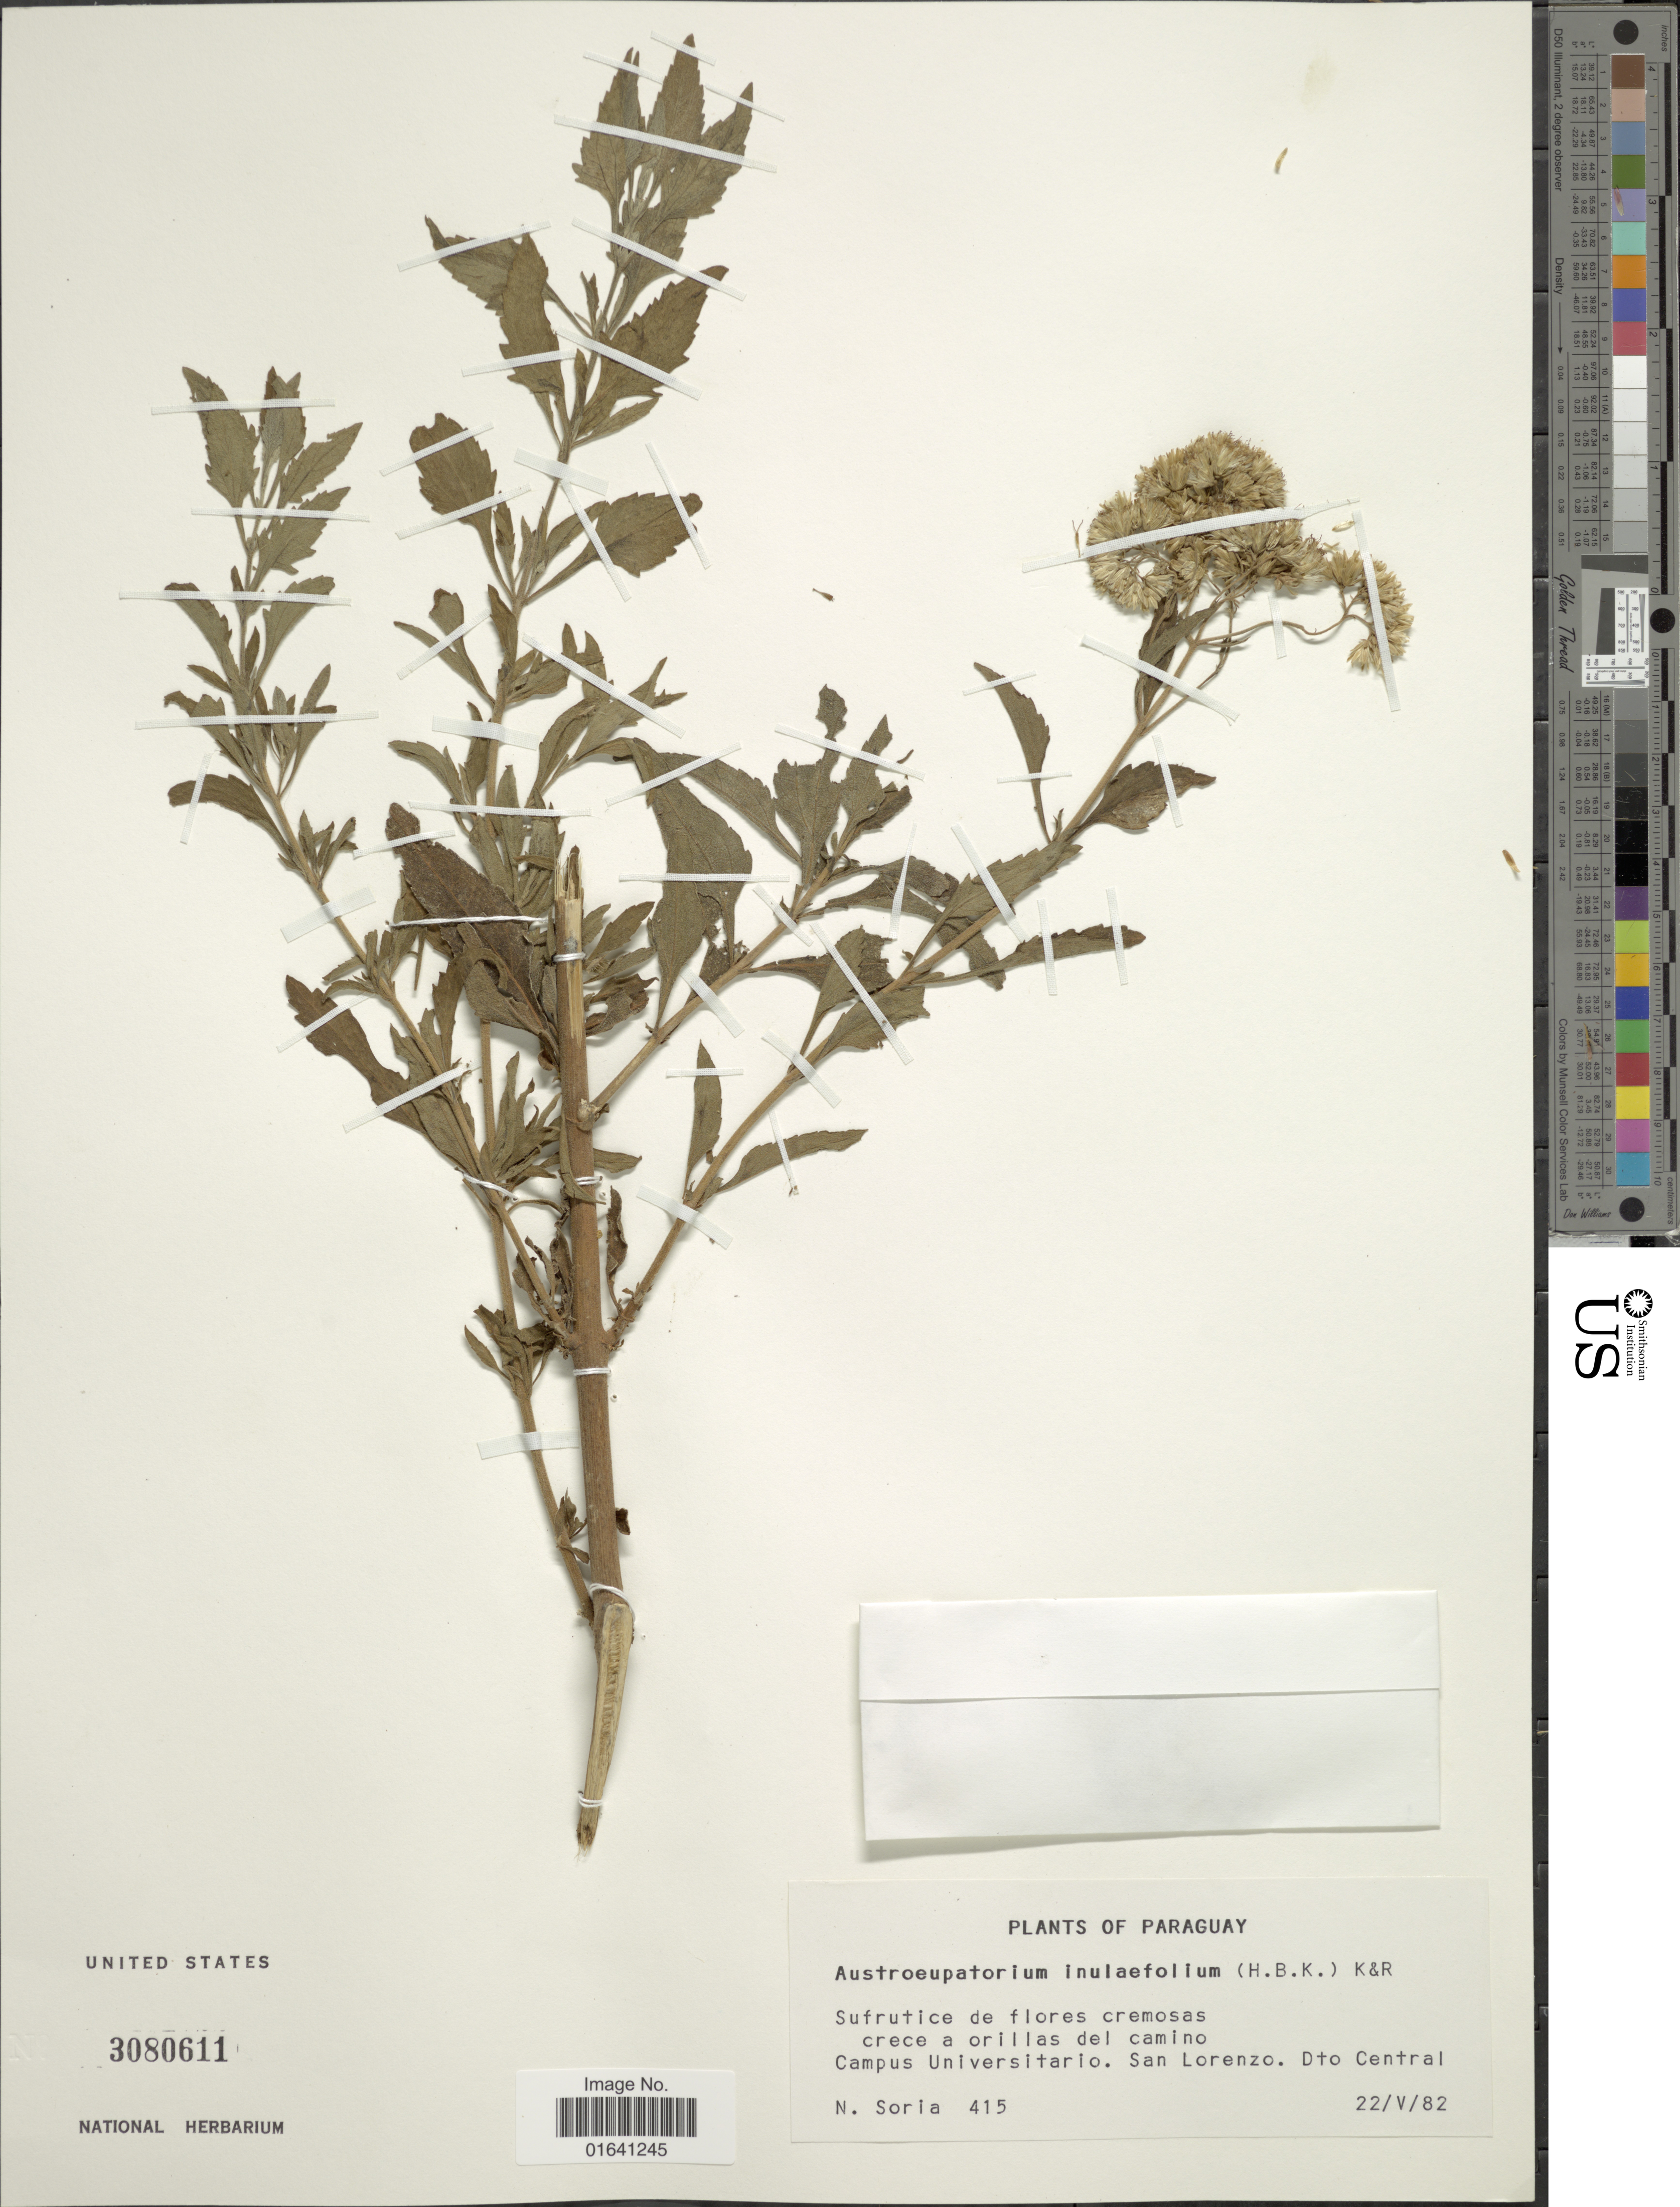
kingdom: Plantae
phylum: Tracheophyta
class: Magnoliopsida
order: Asterales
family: Asteraceae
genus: Austroeupatorium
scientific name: Austroeupatorium inulaefolium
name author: (Kunth) R.M. King & H. Rob.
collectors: N. Soria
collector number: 415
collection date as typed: Transcribed d/m/y: 22/5/82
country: Paraguay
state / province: Central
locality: Sufrutice de flores cremosas crece a orillas del camino. Campus Universitario. San Lorenzo. Dto Central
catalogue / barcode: US 3080611